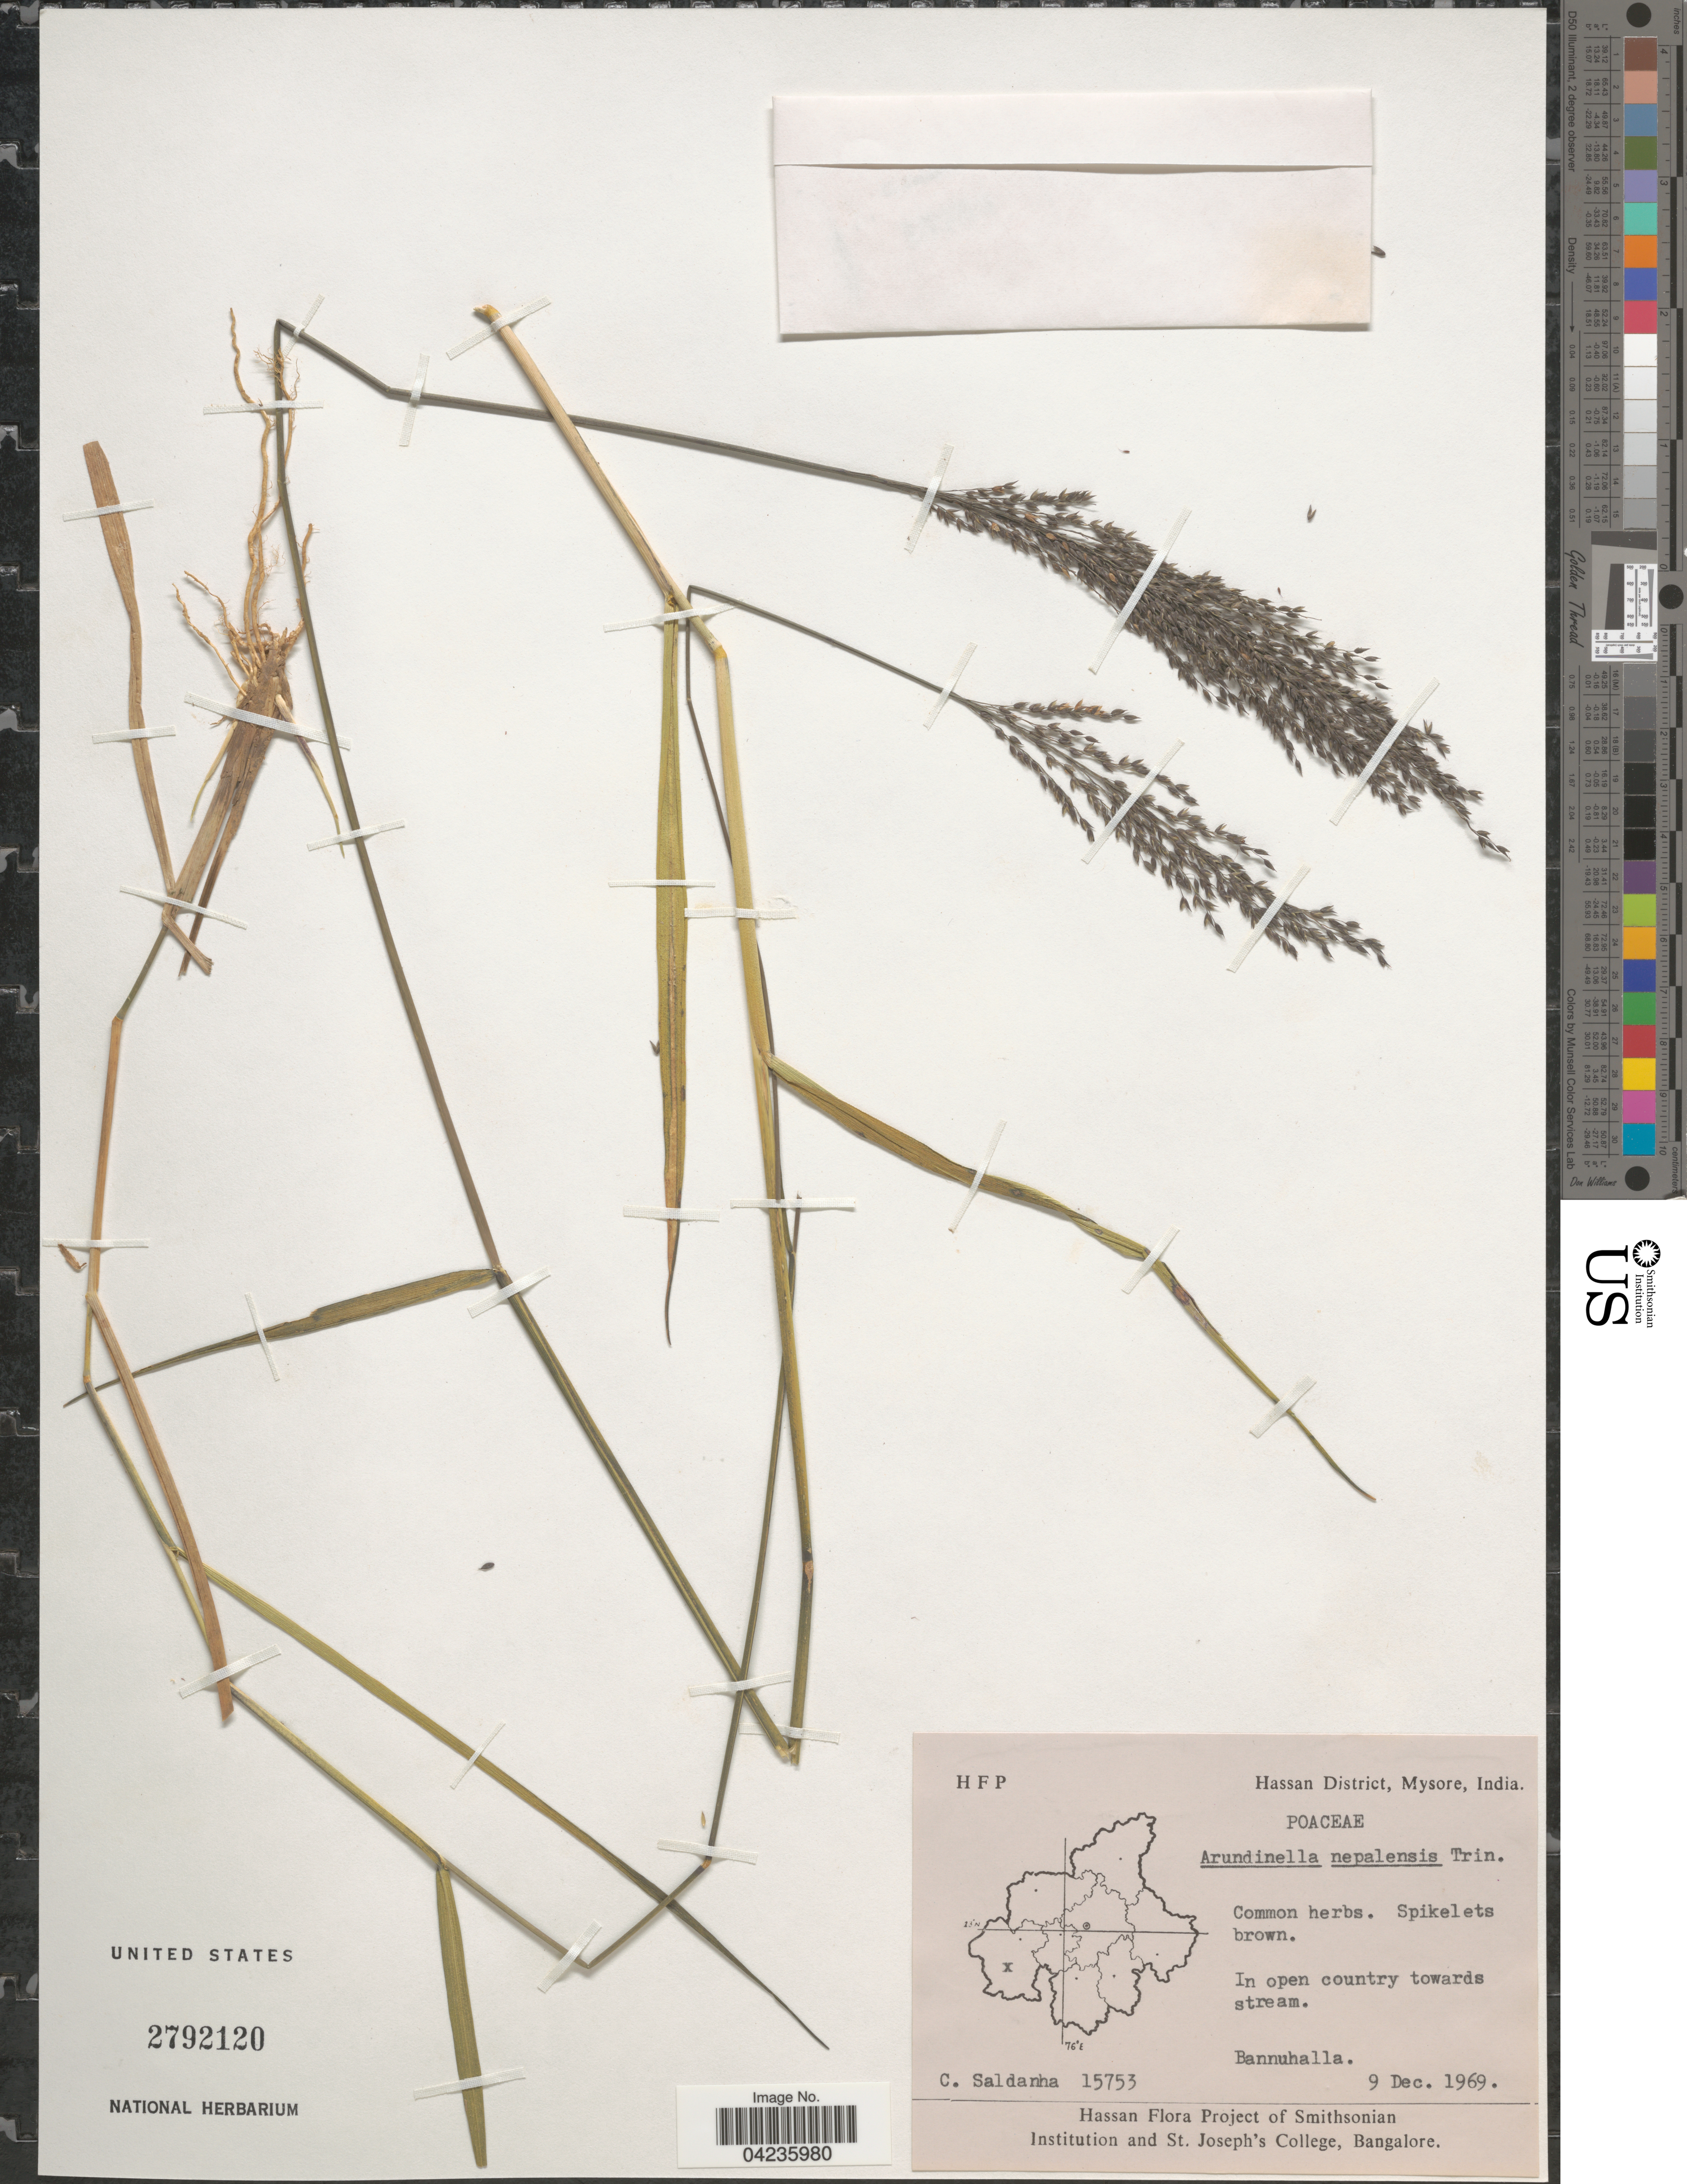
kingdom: Plantae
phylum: Tracheophyta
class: Liliopsida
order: Poales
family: Poaceae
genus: Arundinella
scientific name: Arundinella nepalensis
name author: Trin.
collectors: C. Saldanha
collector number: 15753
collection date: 1969-12-09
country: India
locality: Hassan District, Mysore. Bannuhalla.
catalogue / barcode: US 2792120